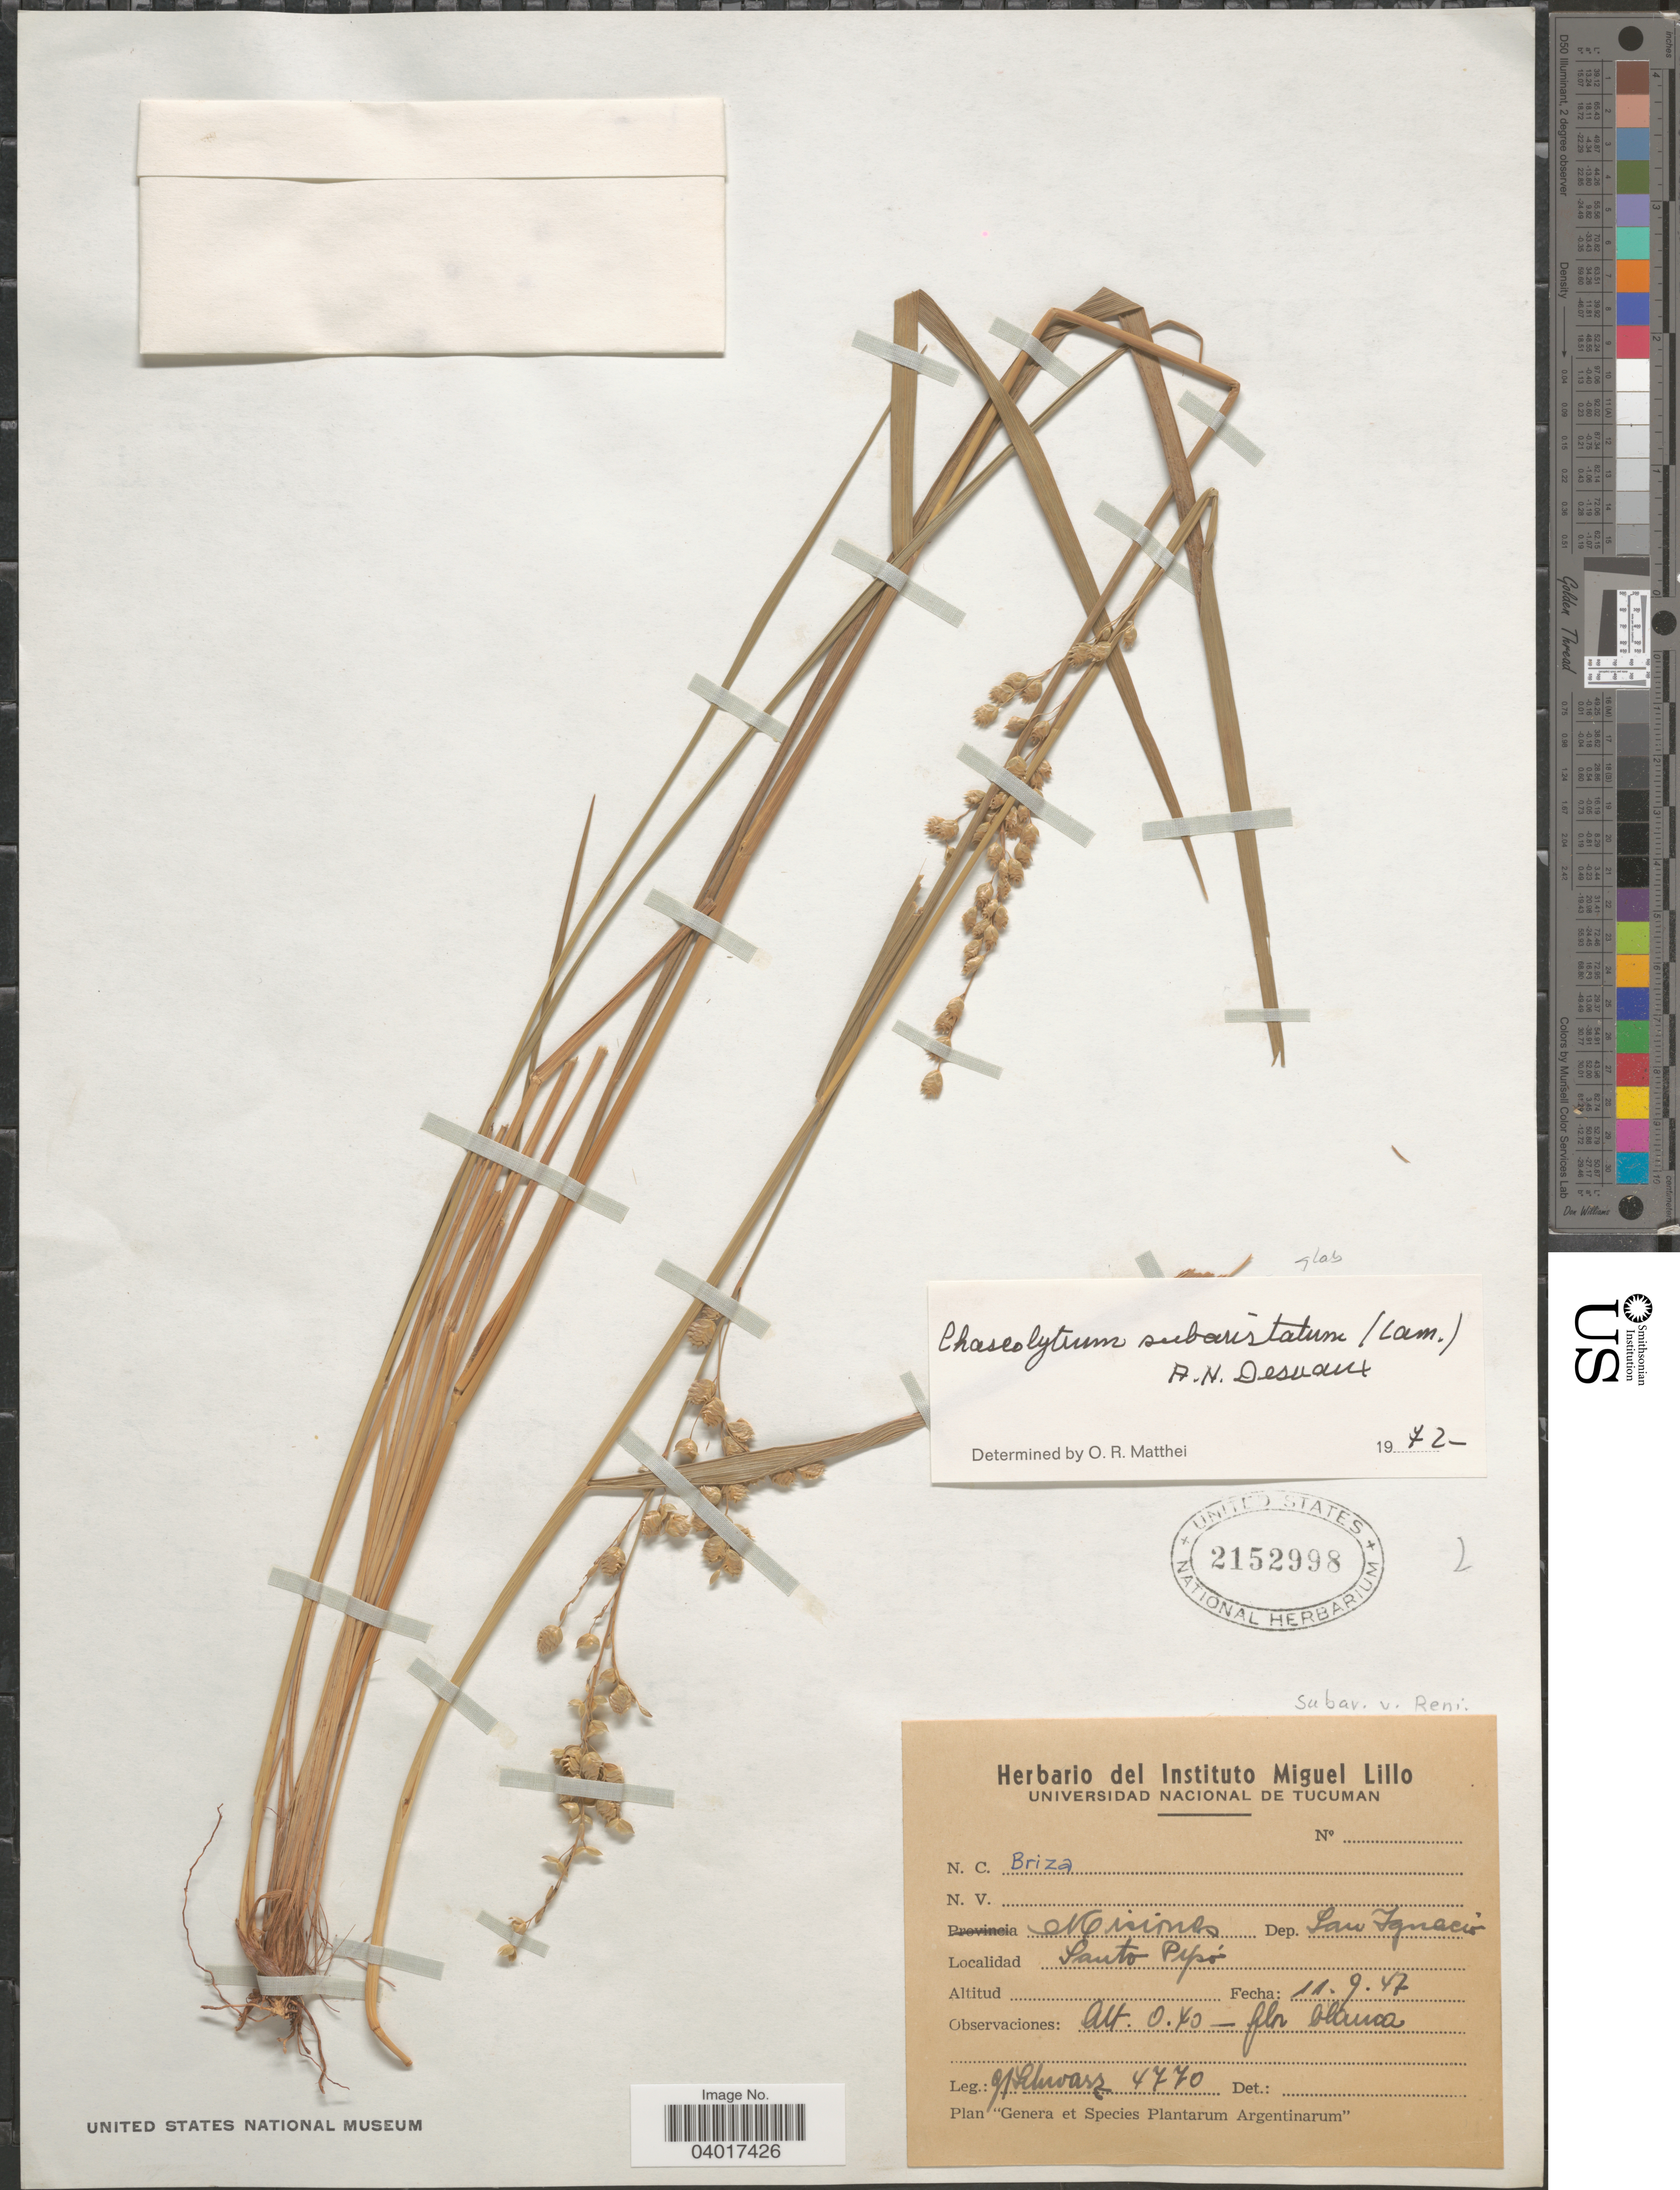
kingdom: Plantae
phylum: Tracheophyta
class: Liliopsida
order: Poales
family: Poaceae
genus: Chascolytrum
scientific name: Chascolytrum subaristatum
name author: (Lam.) Desv.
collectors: G. J. Schwarz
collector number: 4770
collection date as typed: Transcribed d/m/y: 11/9/47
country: Argentina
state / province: Misiones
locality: Dep. San Ignacio. Santo Pipó.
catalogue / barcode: US 2152998